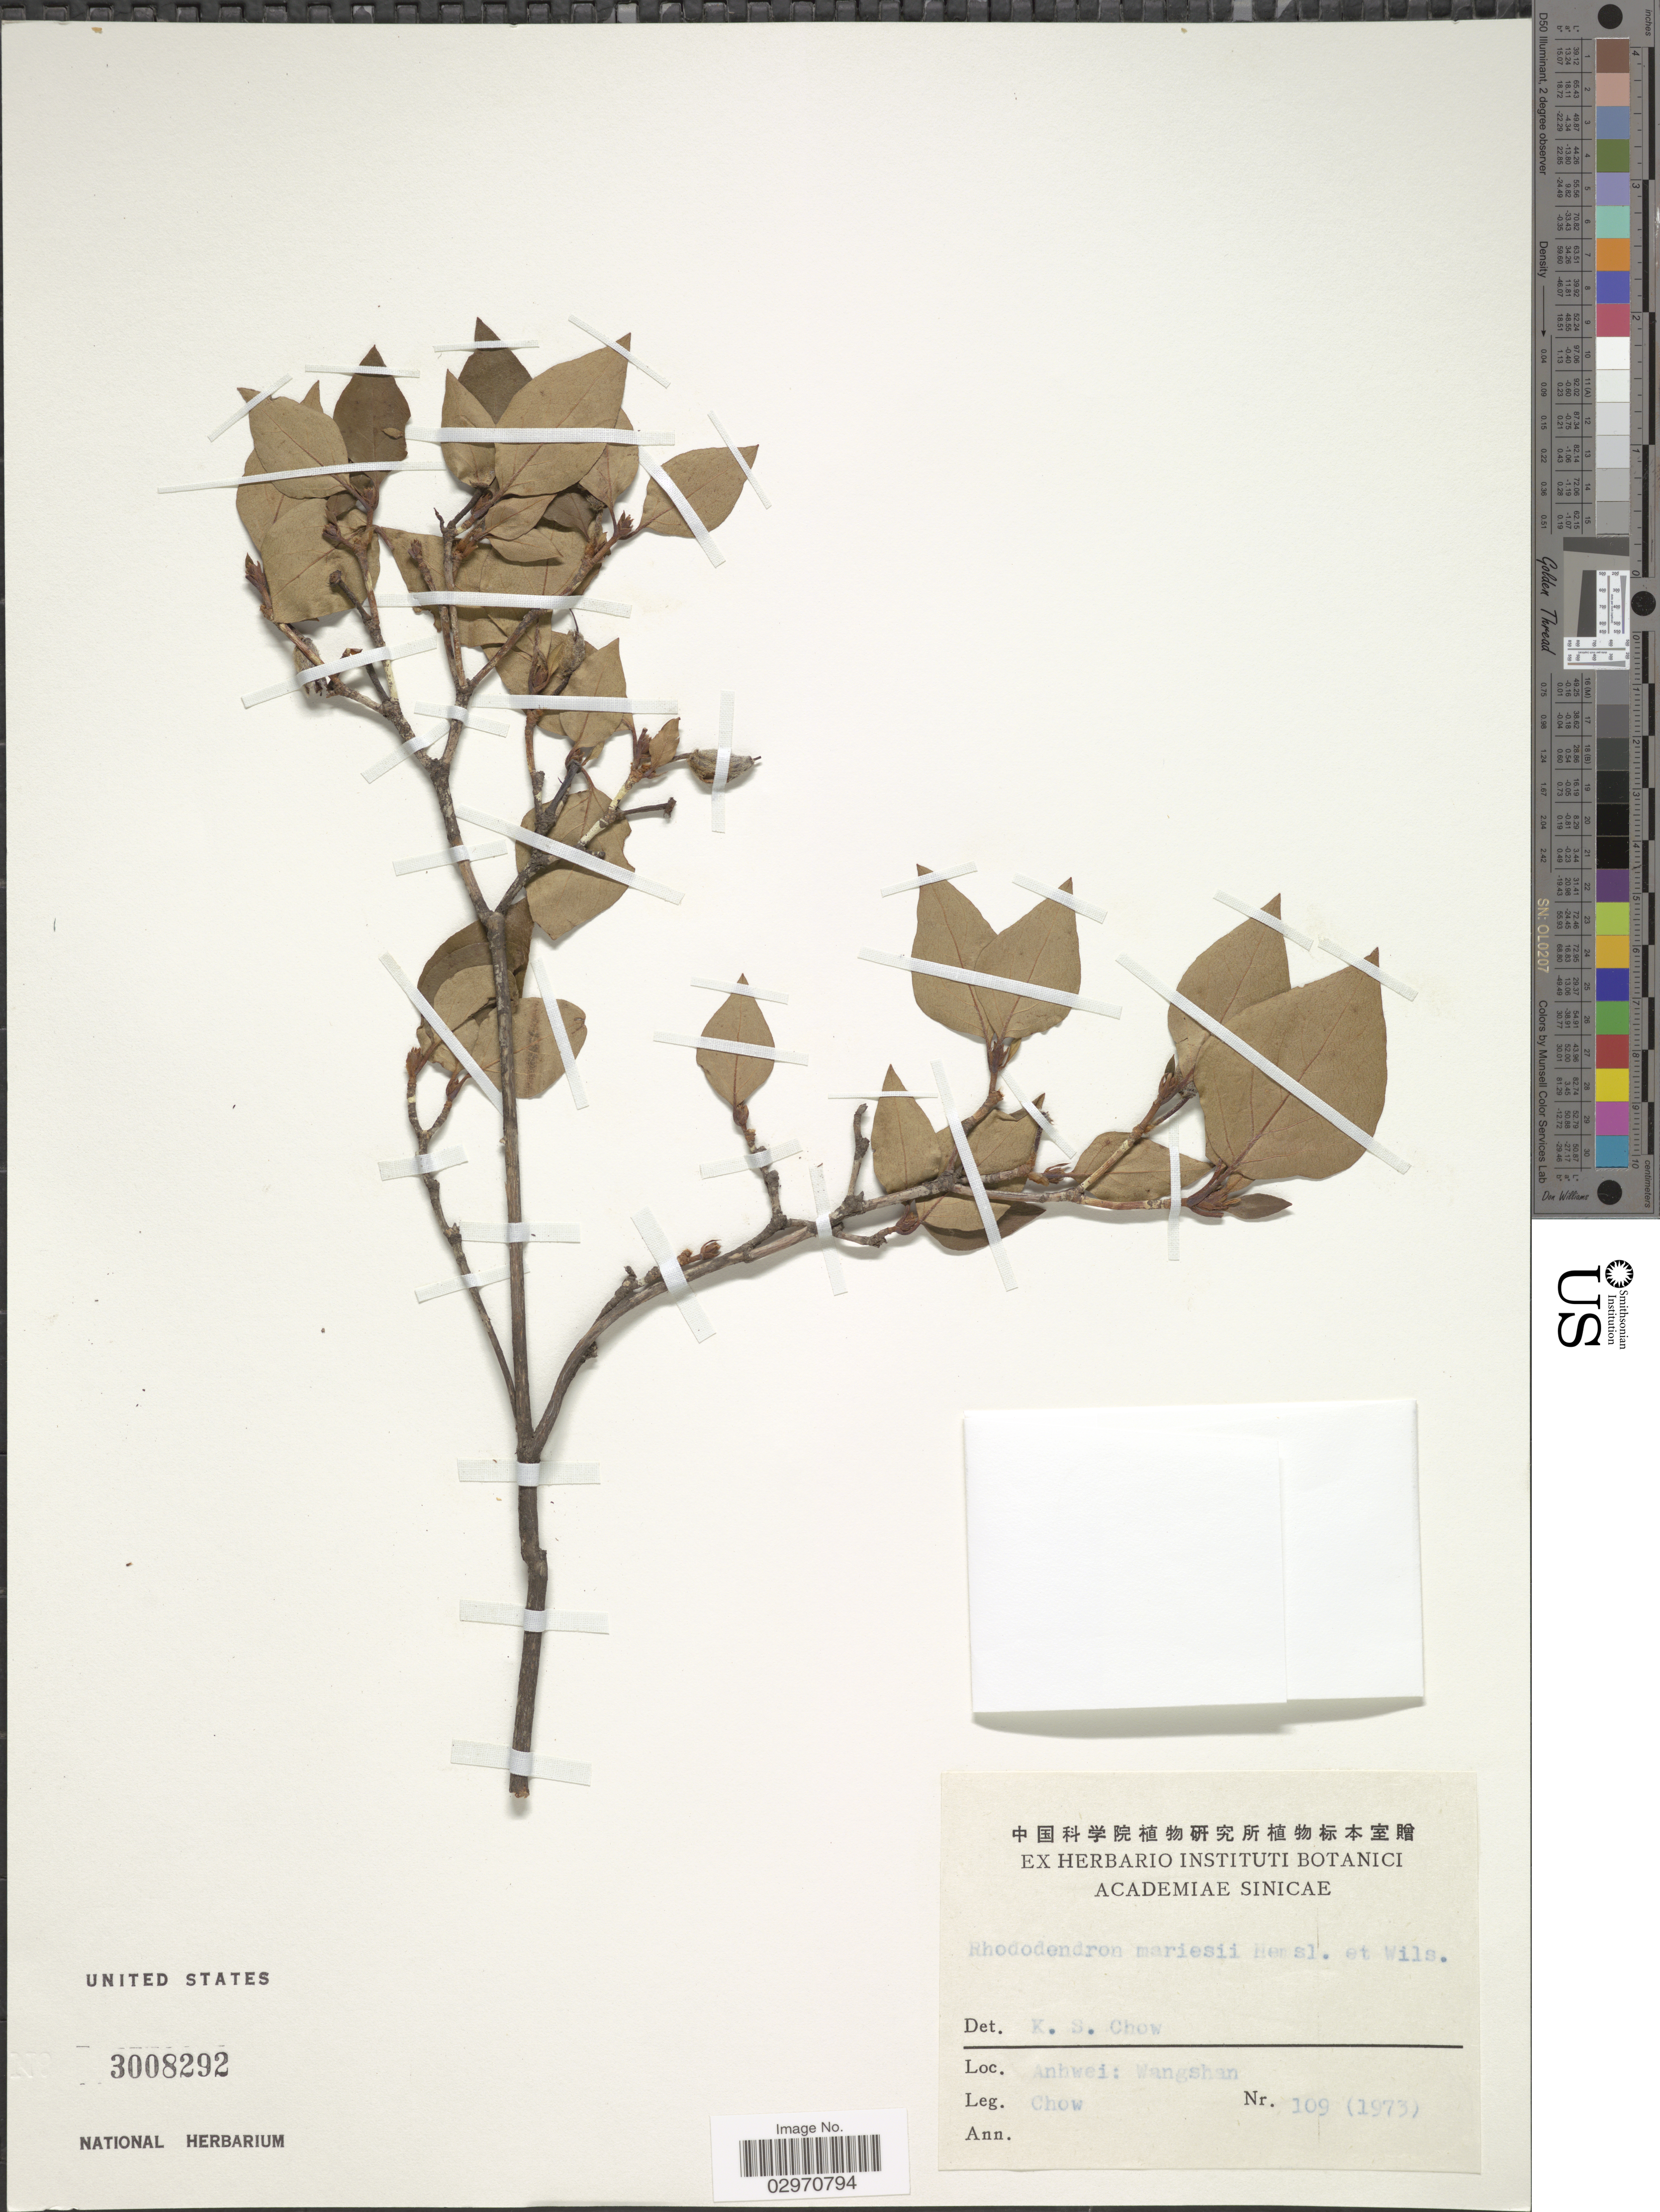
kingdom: Plantae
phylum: Tracheophyta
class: Magnoliopsida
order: Ericales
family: Ericaceae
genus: Rhododendron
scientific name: Rhododendron farrerae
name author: Sweet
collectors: Chow, --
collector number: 109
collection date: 1973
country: China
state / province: Anhui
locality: Anhwei: Wangshan.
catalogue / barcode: US 3008292